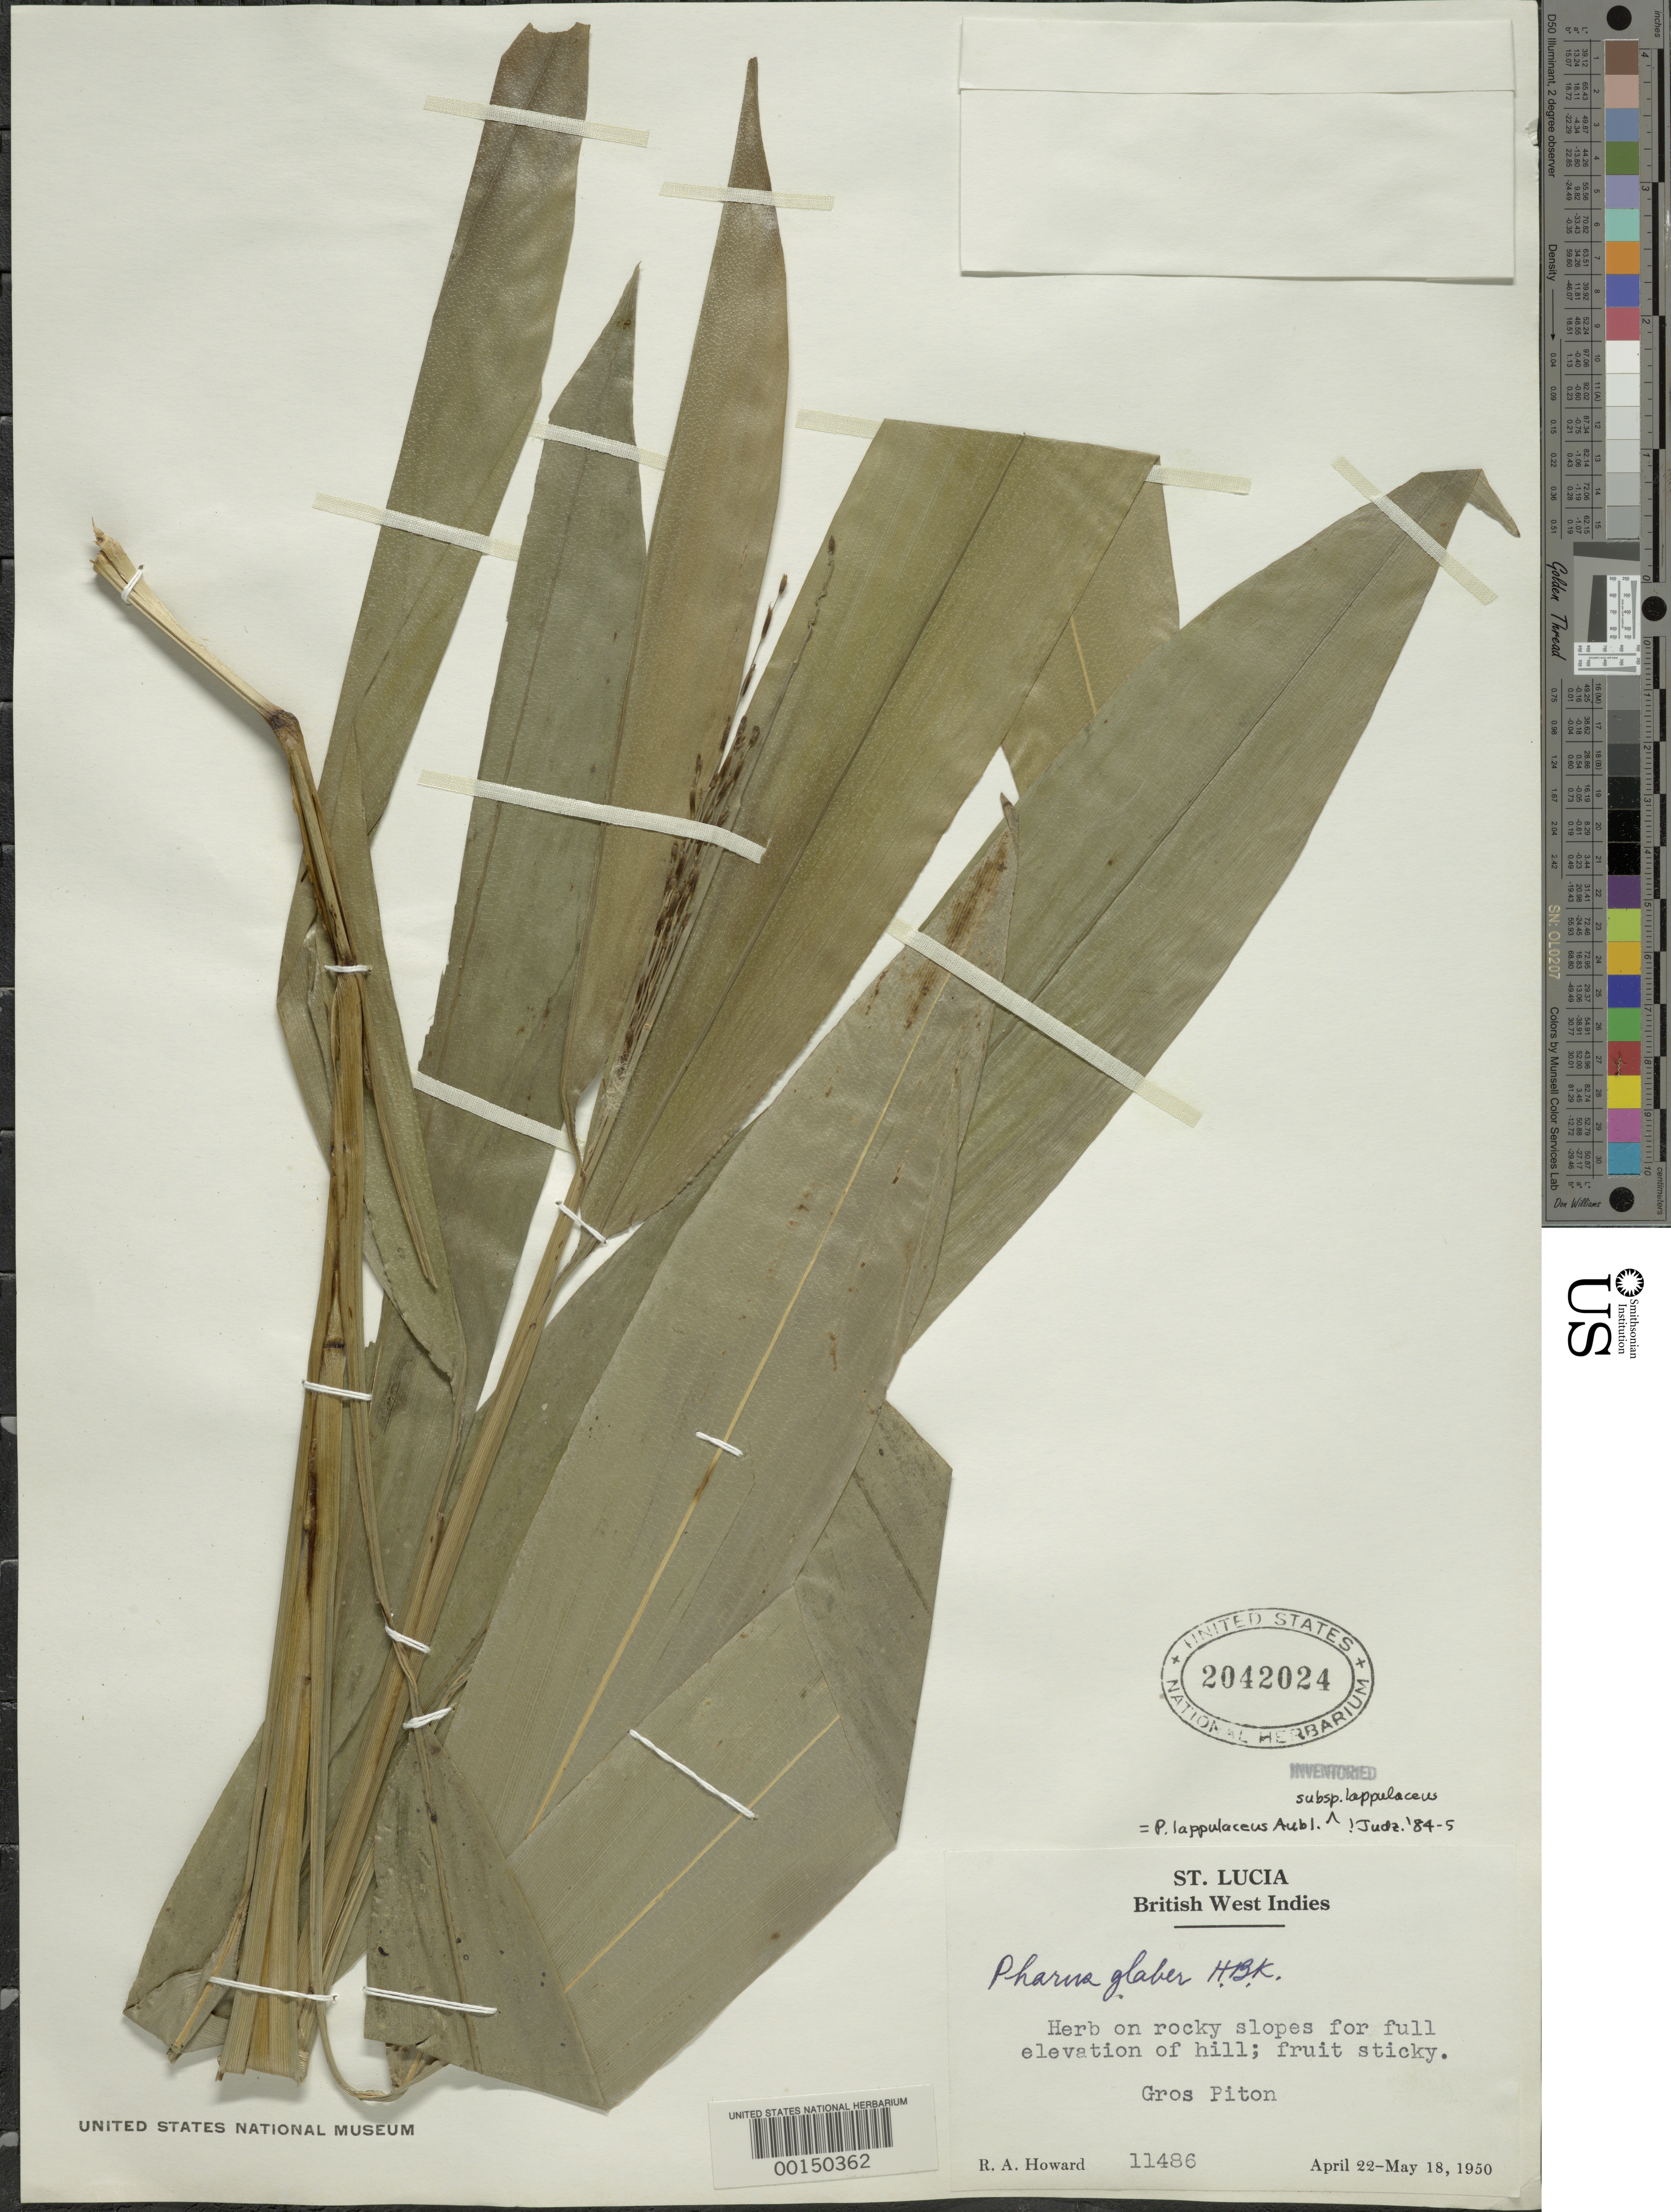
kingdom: Plantae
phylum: Tracheophyta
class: Liliopsida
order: Poales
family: Poaceae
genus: Pharus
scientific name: Pharus lappulaceus subsp. lappulaceus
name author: Aubl.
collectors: R. A. Howard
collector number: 11486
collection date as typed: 22 Apr 1950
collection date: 1950-04-22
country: St. Lucia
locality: Gros piton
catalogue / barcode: US 2042024